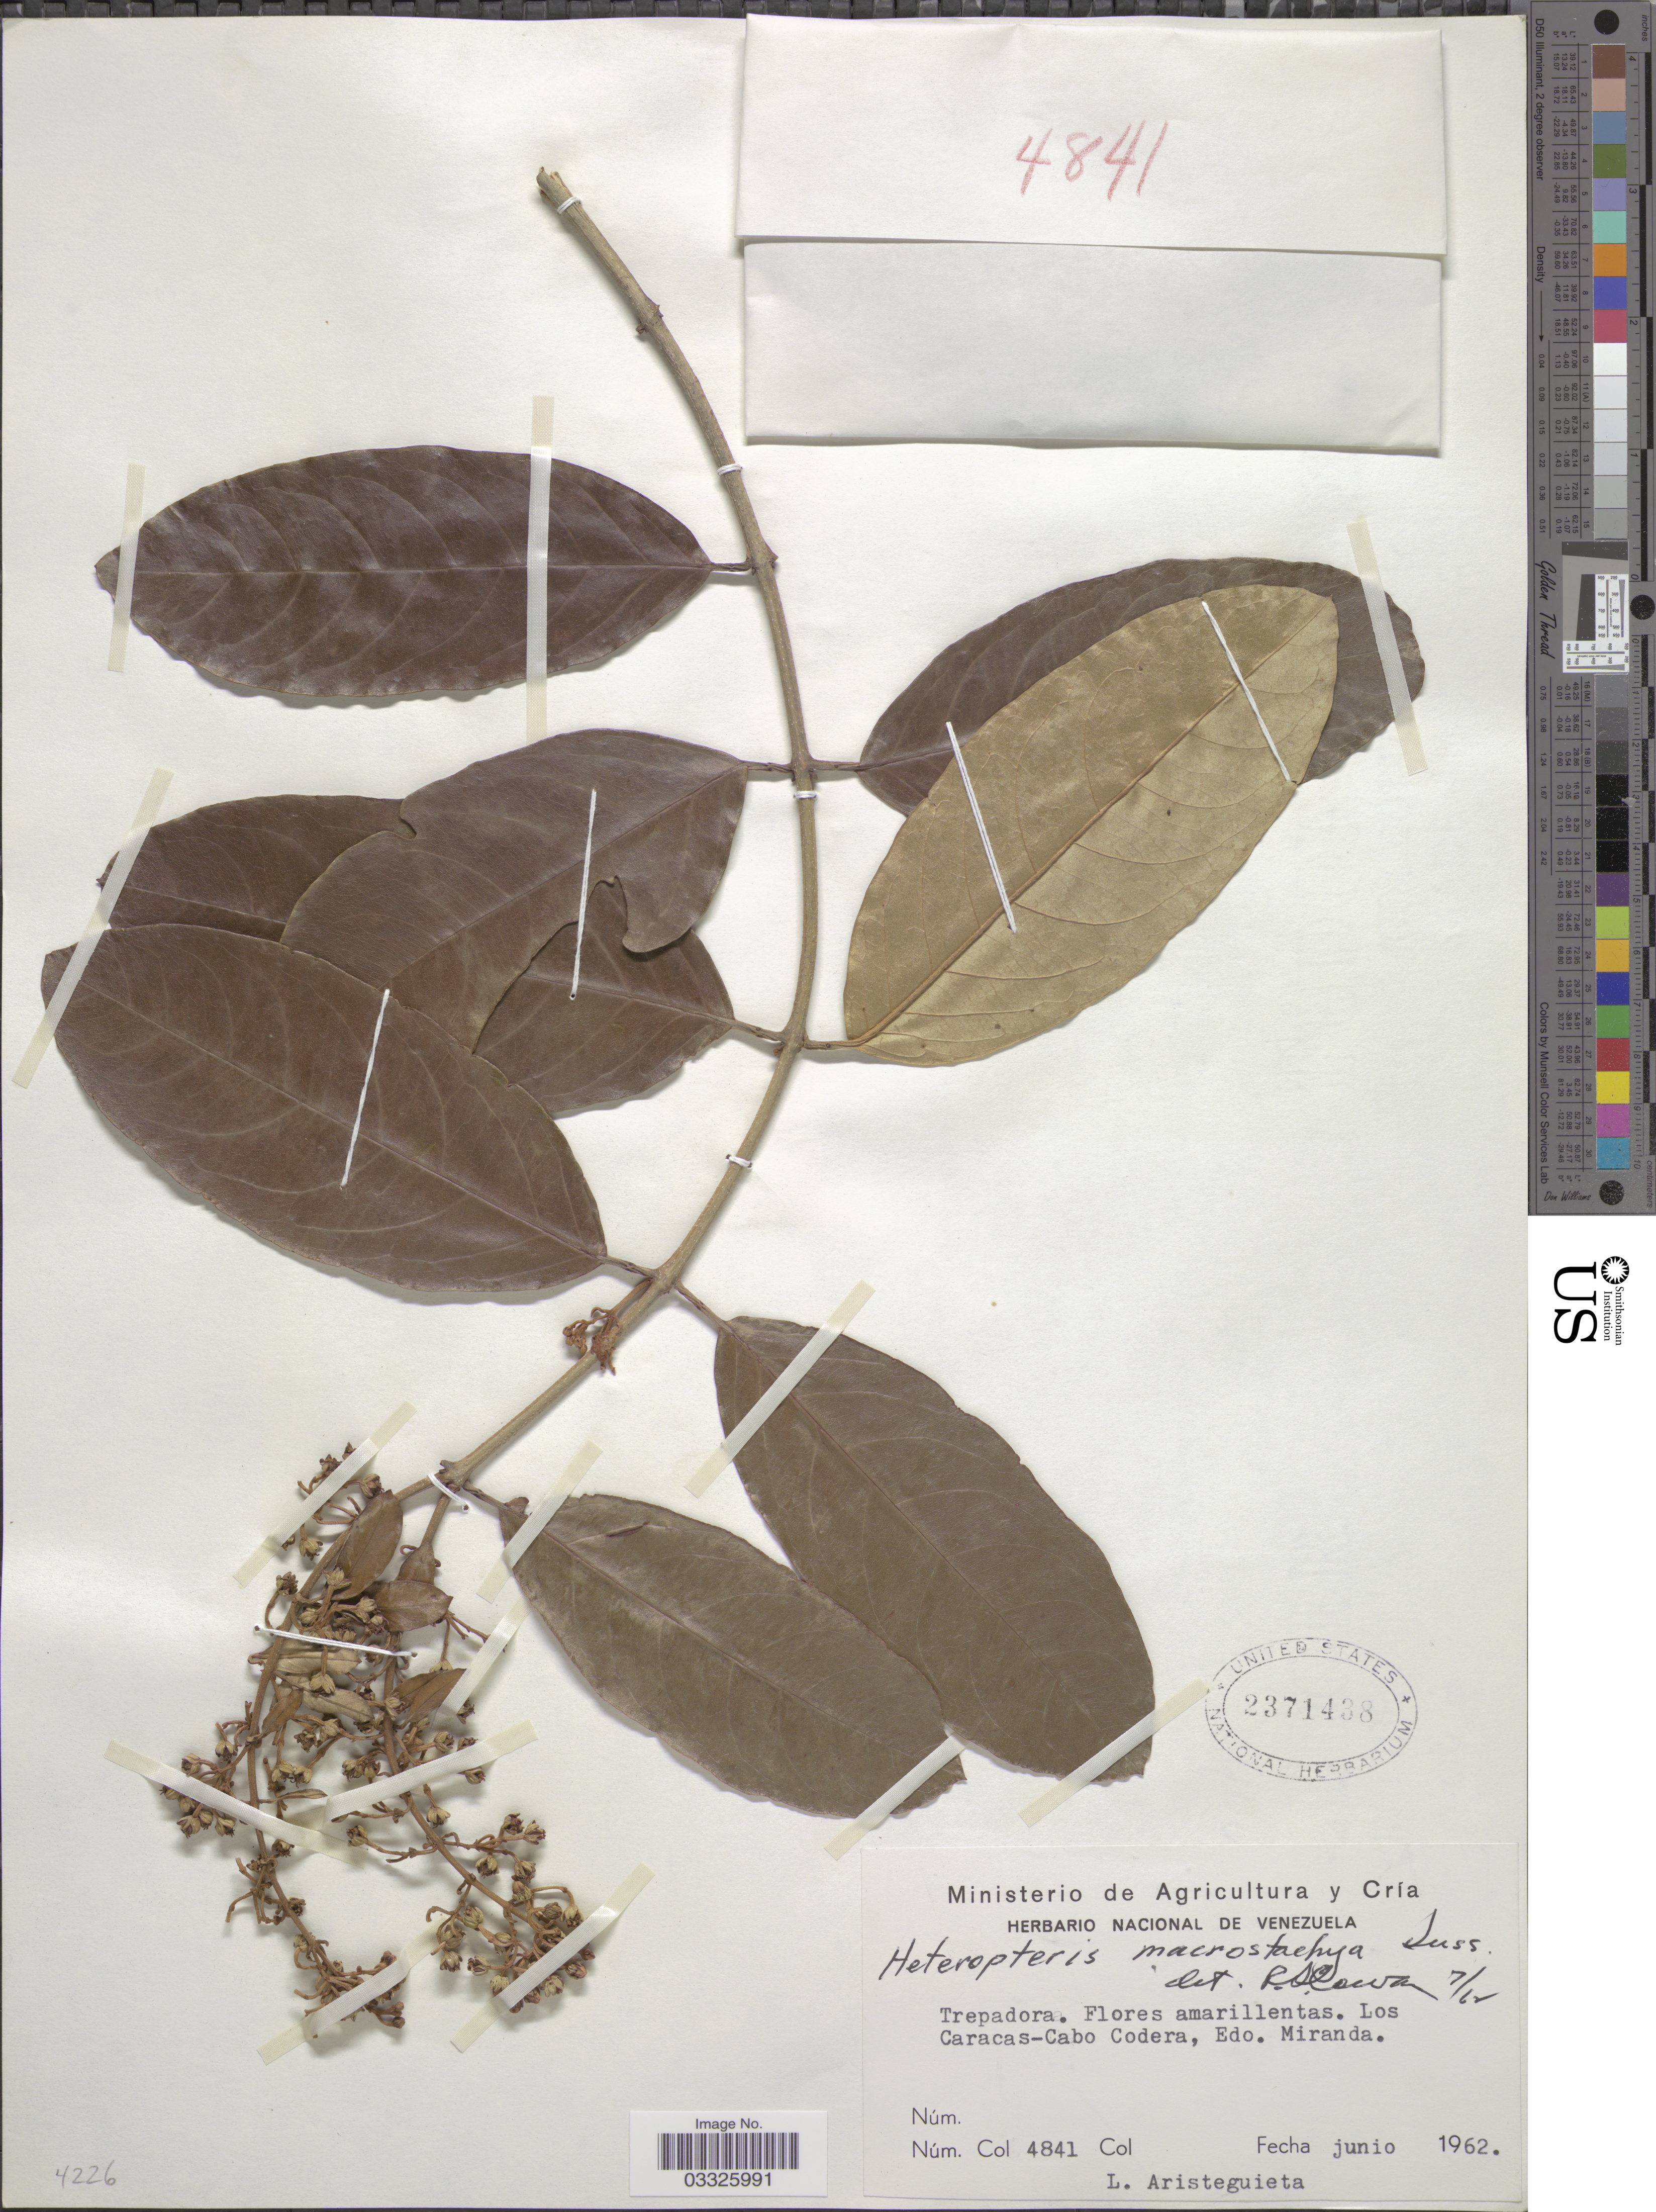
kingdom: Plantae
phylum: Tracheophyta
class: Magnoliopsida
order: Malpighiales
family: Malpighiaceae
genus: Heteropterys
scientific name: Heteropterys macrostachya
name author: A. Juss.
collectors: L. Aristeguieta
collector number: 4841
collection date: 1962-06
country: Venezuela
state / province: Miranda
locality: Los Caracas-Cabo Codera.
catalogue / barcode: US 2371438